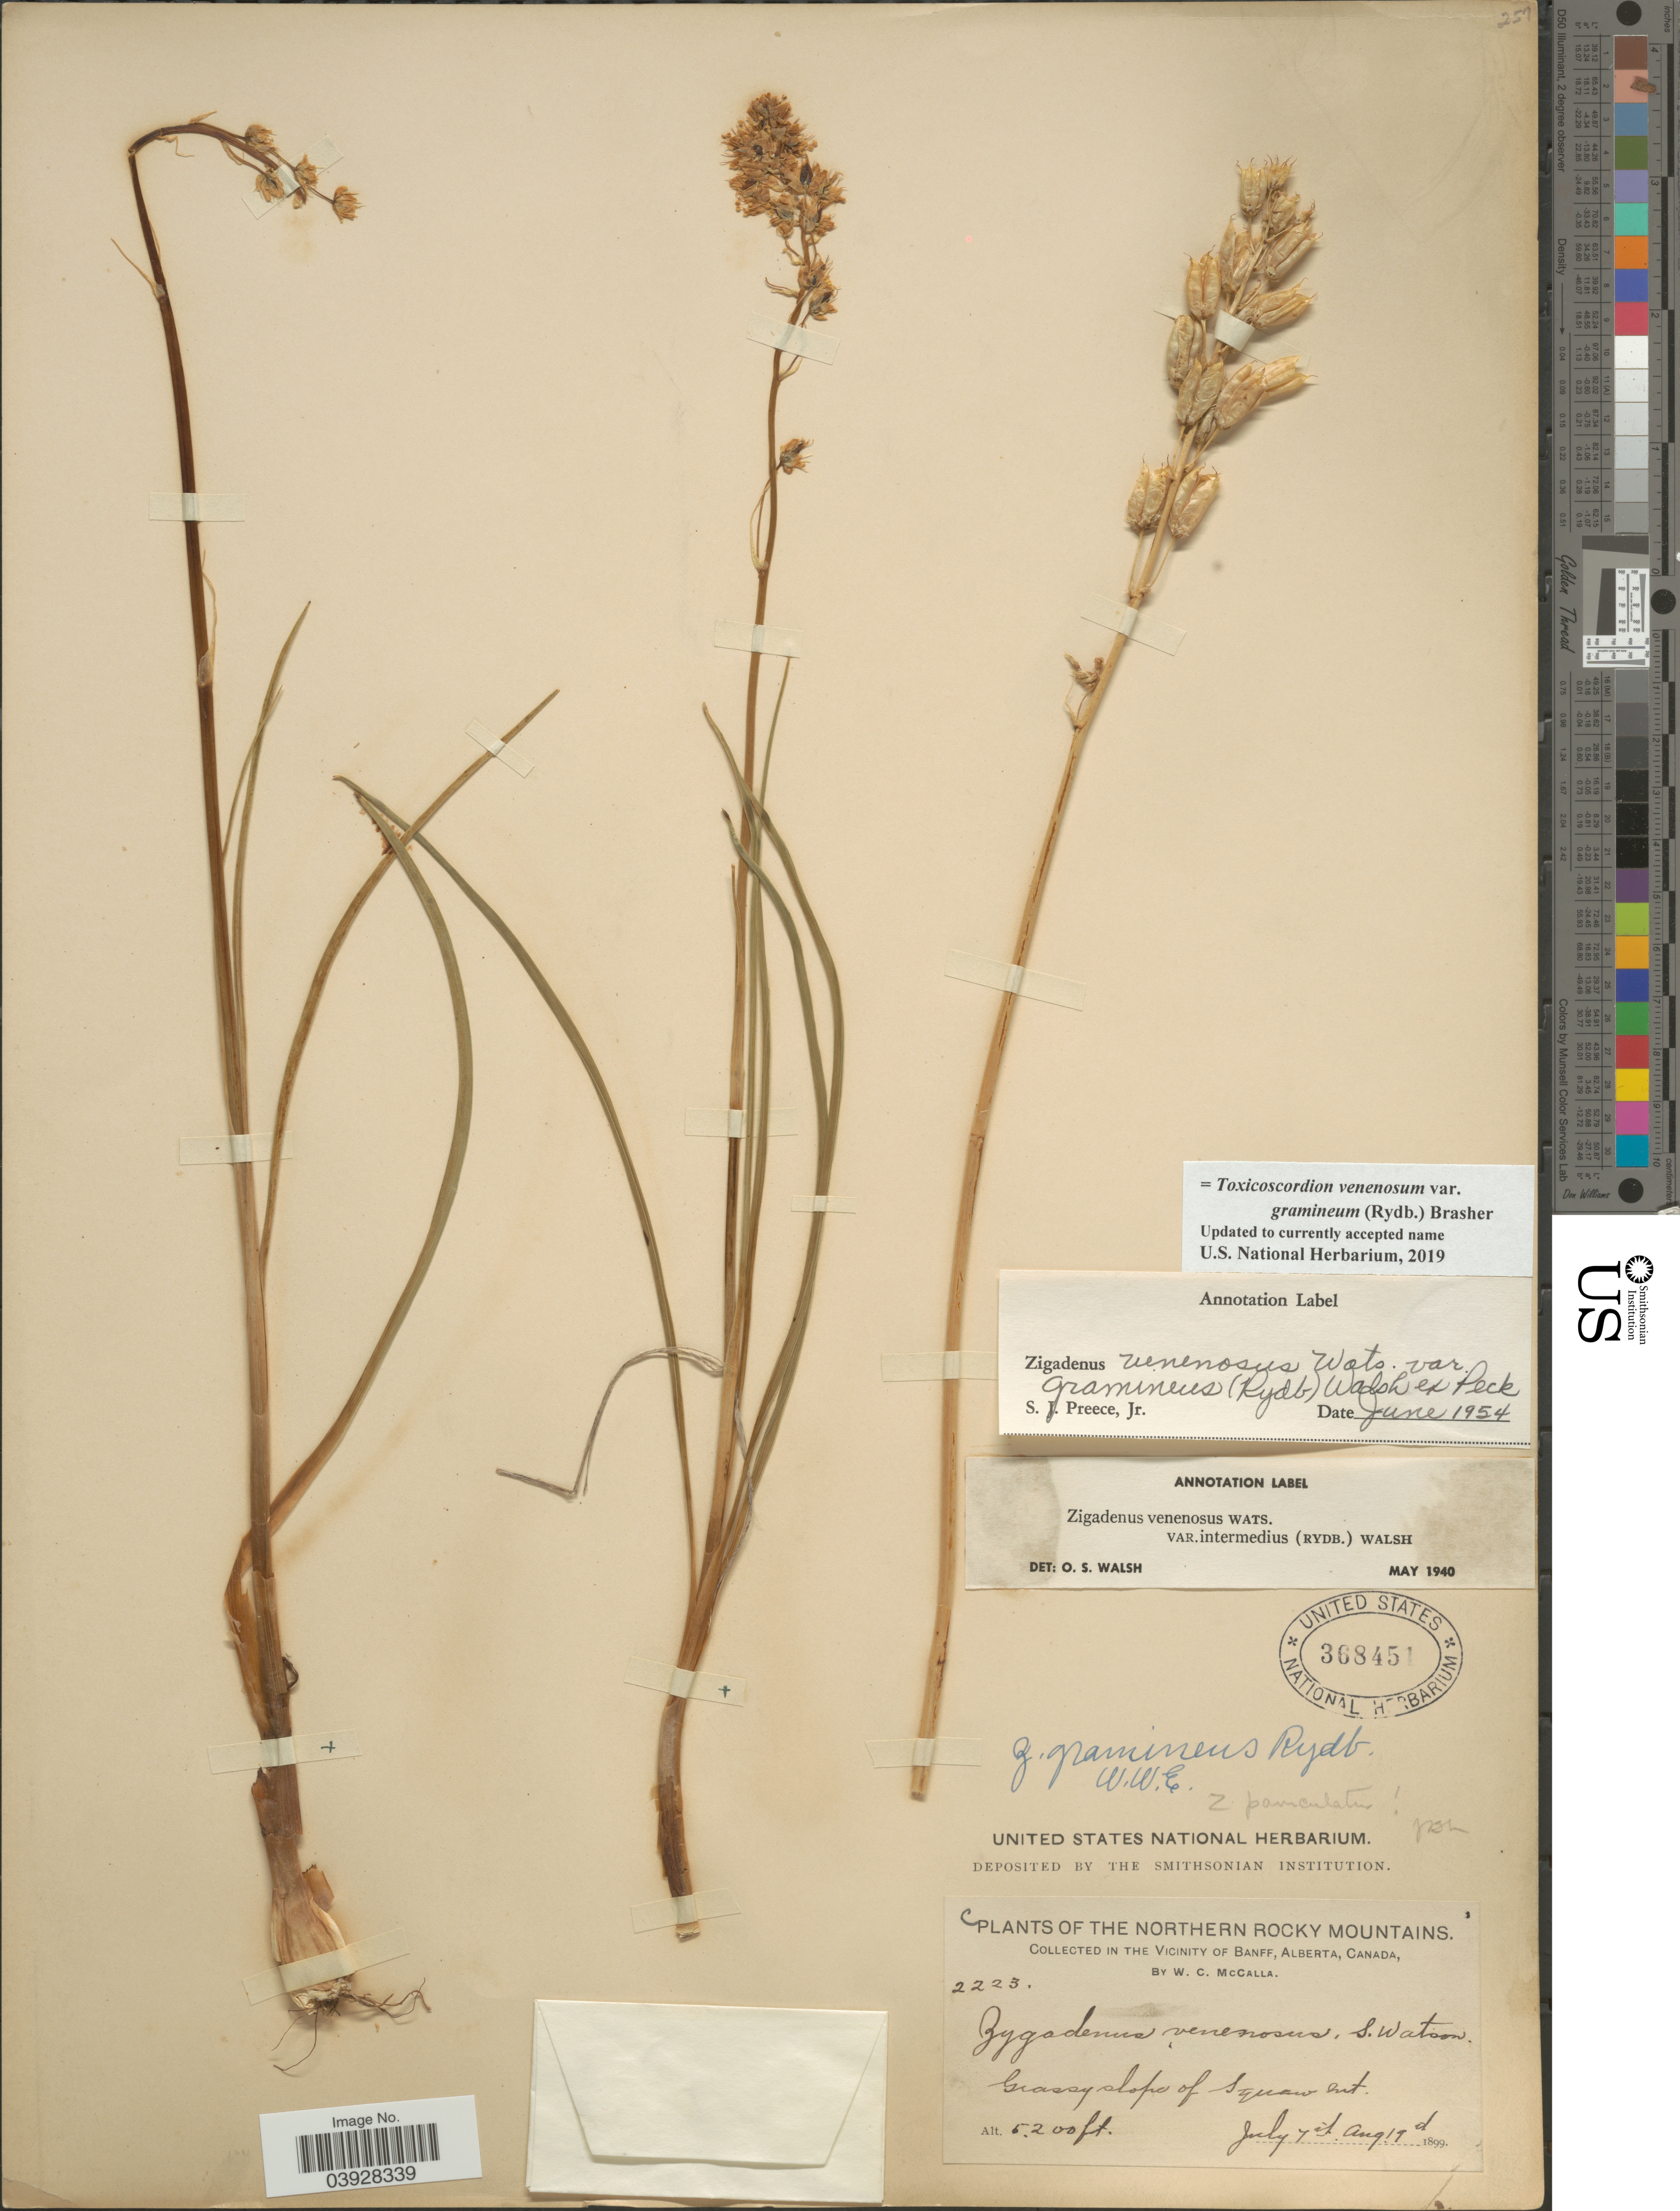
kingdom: Plantae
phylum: Tracheophyta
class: Liliopsida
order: Liliales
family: Melanthiaceae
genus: Toxicoscordion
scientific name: Toxicoscordion venenosum var. gramineum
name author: (Rydb.) Brasher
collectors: W. McCalla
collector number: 2223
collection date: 1899-07-07/1899-08-19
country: Canada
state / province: Alberta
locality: The Northern Rocky Mountains. In the vicinity of Banff. Grassy slope of Squaw mt.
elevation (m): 1585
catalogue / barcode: US 368451